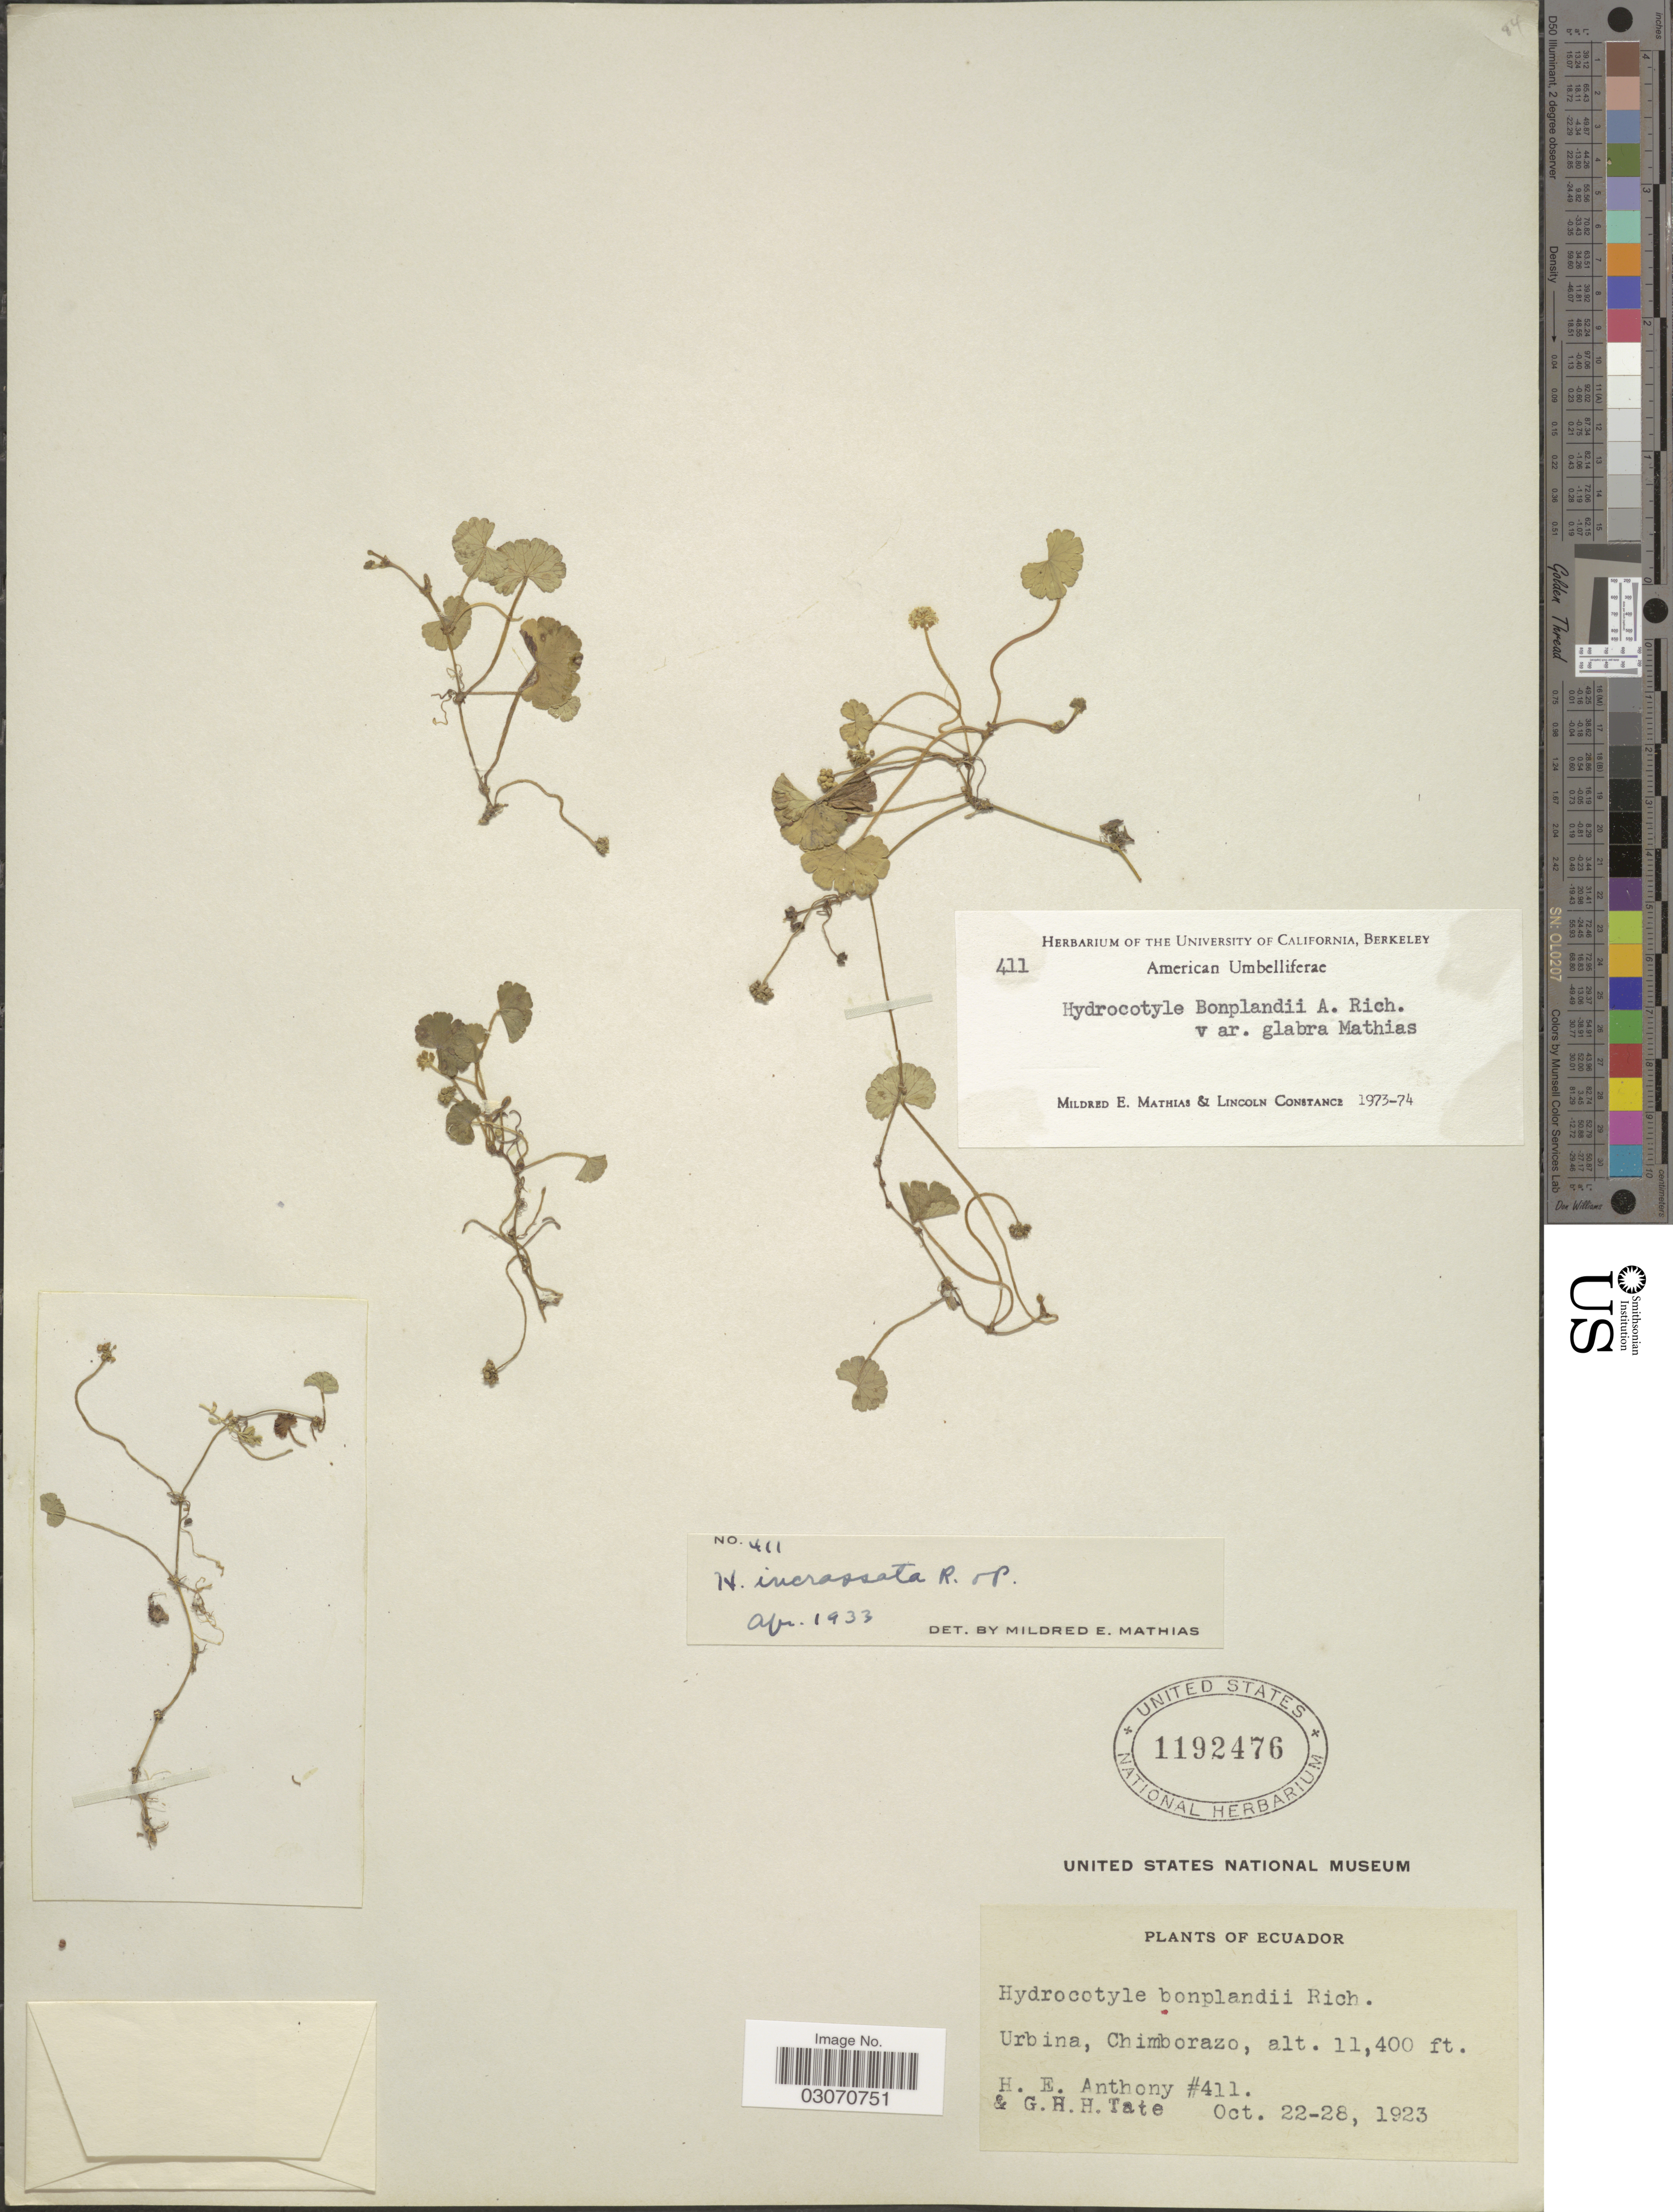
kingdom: Plantae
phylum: Tracheophyta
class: Magnoliopsida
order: Apiales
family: Araliaceae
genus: Hydrocotyle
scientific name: Hydrocotyle bonplandii var. glabra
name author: Mathias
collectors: H. E. Anthony & G. H. H.Tate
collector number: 411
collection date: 1923-10-22/1923-10-28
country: Ecuador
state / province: Chimborazo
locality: Urbina.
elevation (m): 3475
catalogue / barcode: US 1192476